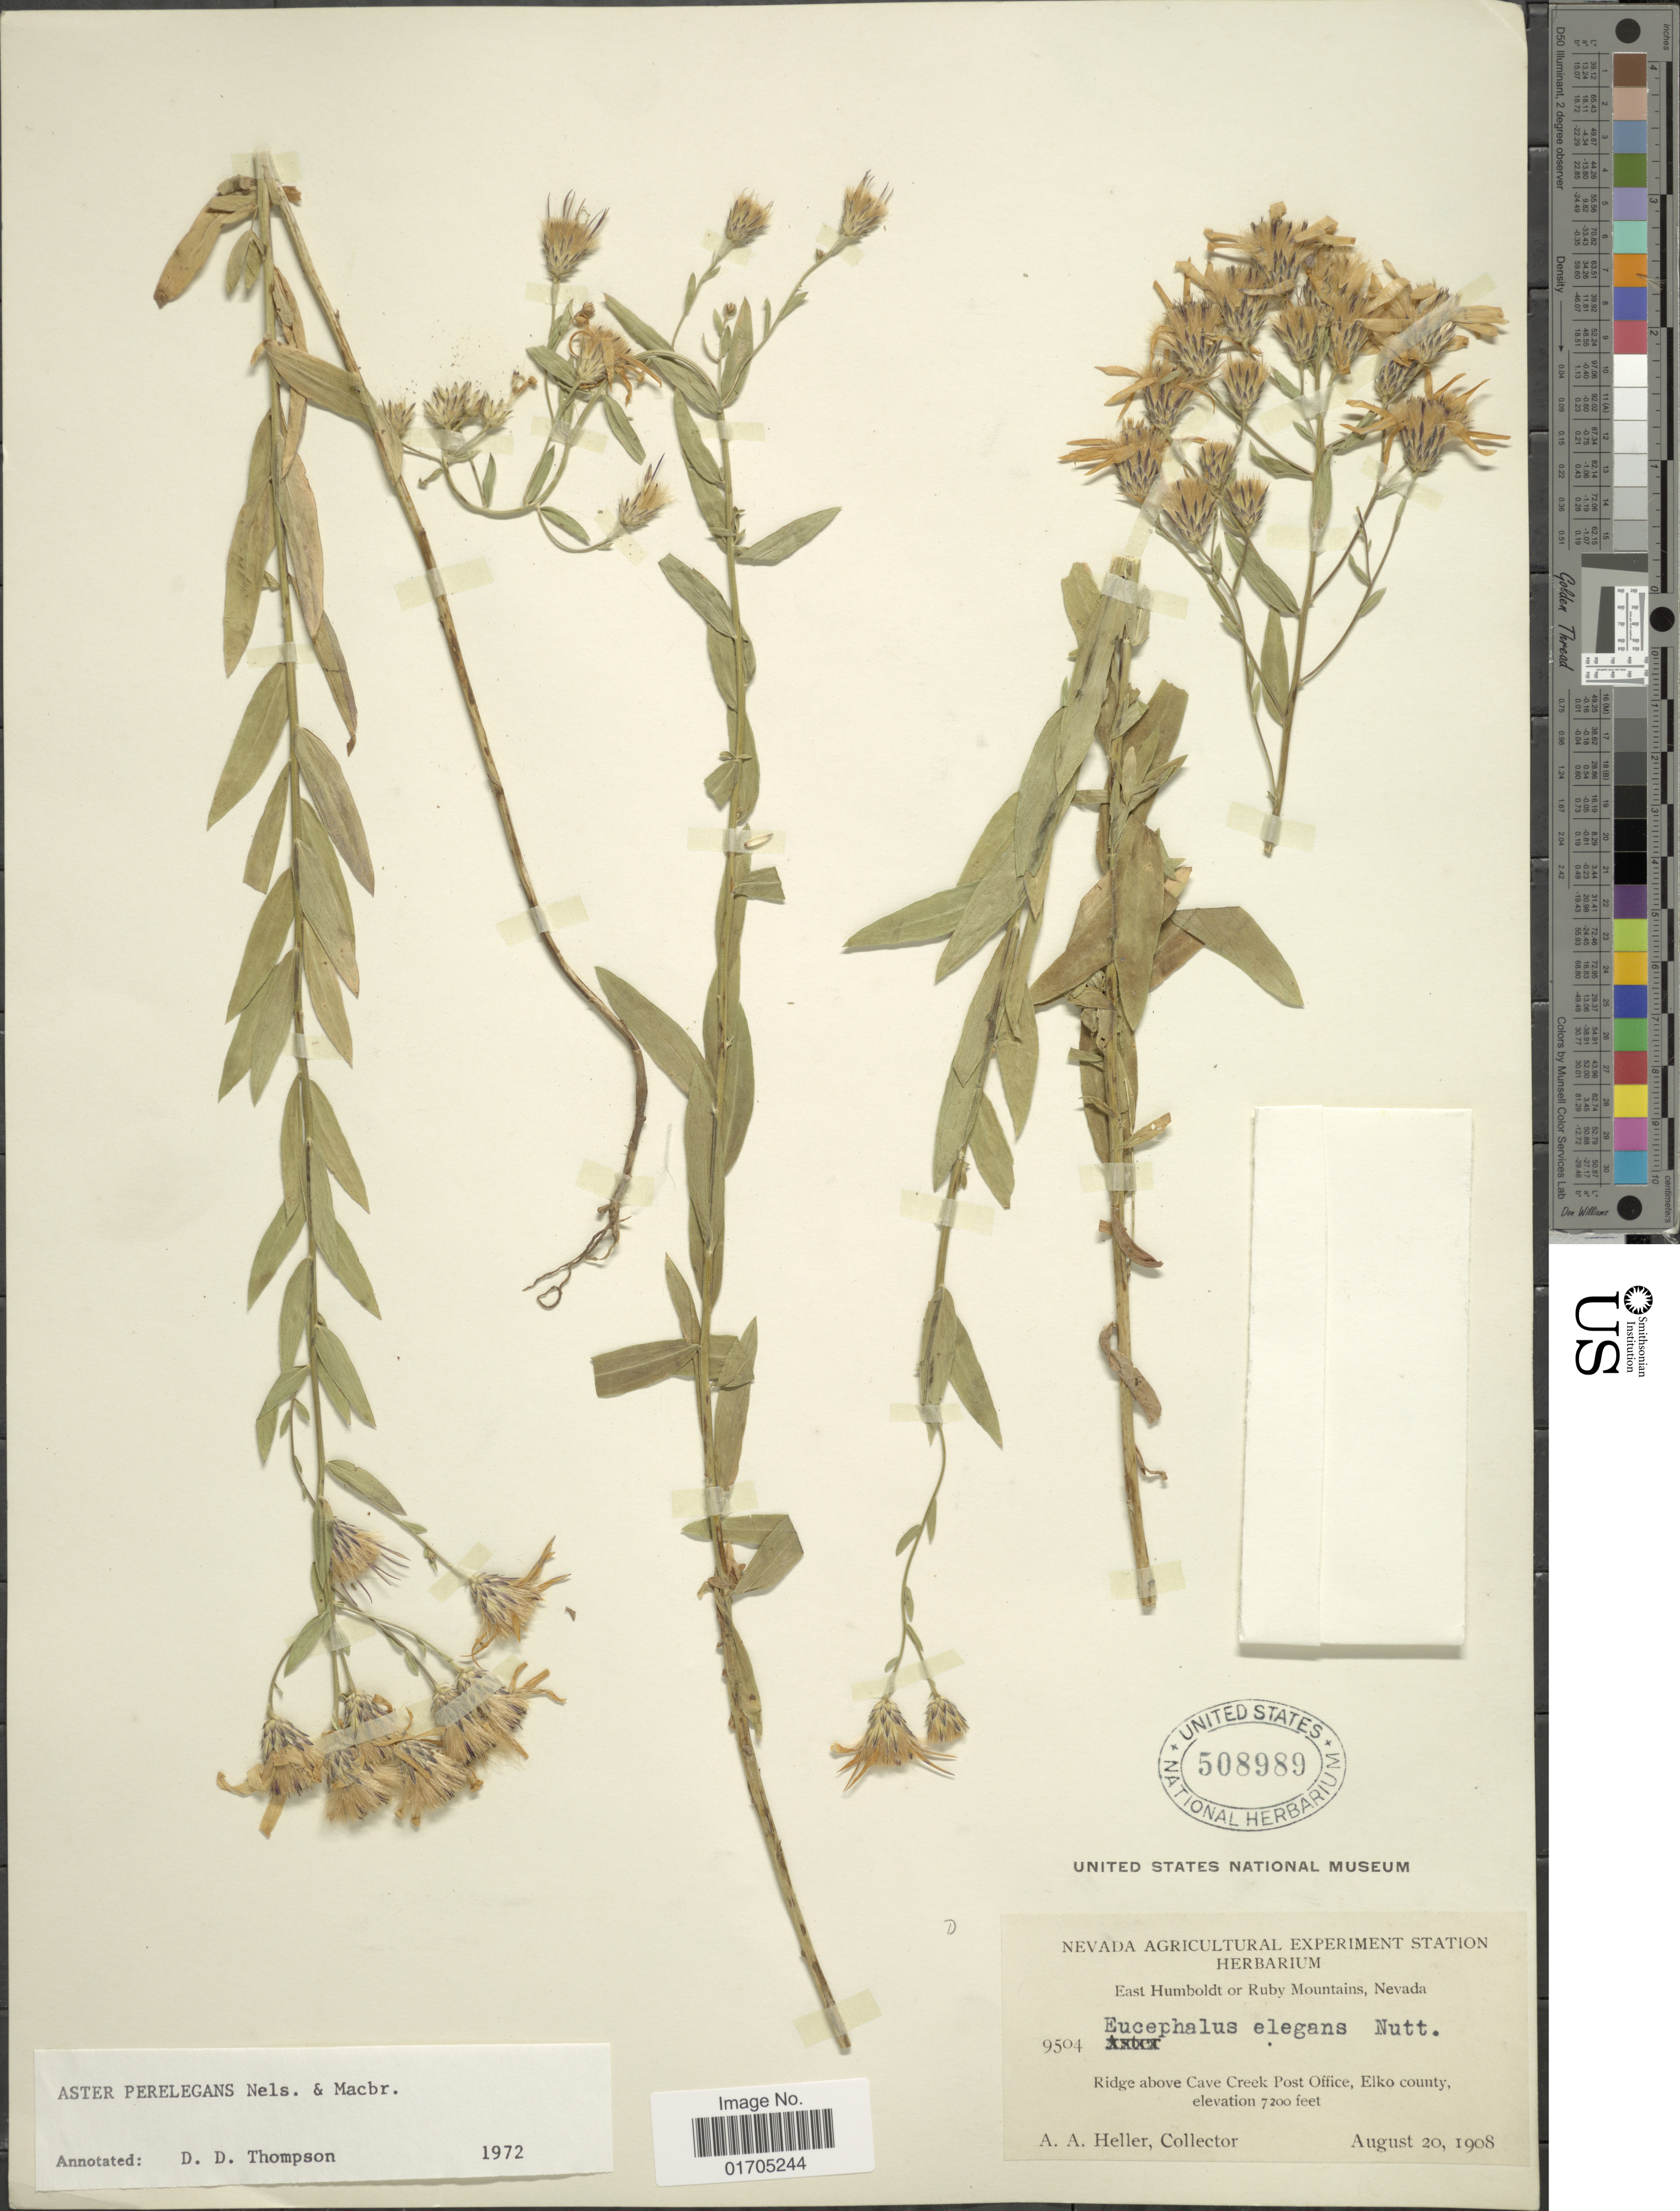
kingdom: Plantae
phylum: Tracheophyta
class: Magnoliopsida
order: Asterales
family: Asteraceae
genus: Eucephalus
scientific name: Eucephalus elegans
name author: Nutt.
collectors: A. A. Heller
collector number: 9504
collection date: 1908-08-20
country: United States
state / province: Nevada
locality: East Humboldt or Ruby Mountains, Ridge above Cave Creek Post Office, Elko county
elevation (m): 2195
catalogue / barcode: US 508989